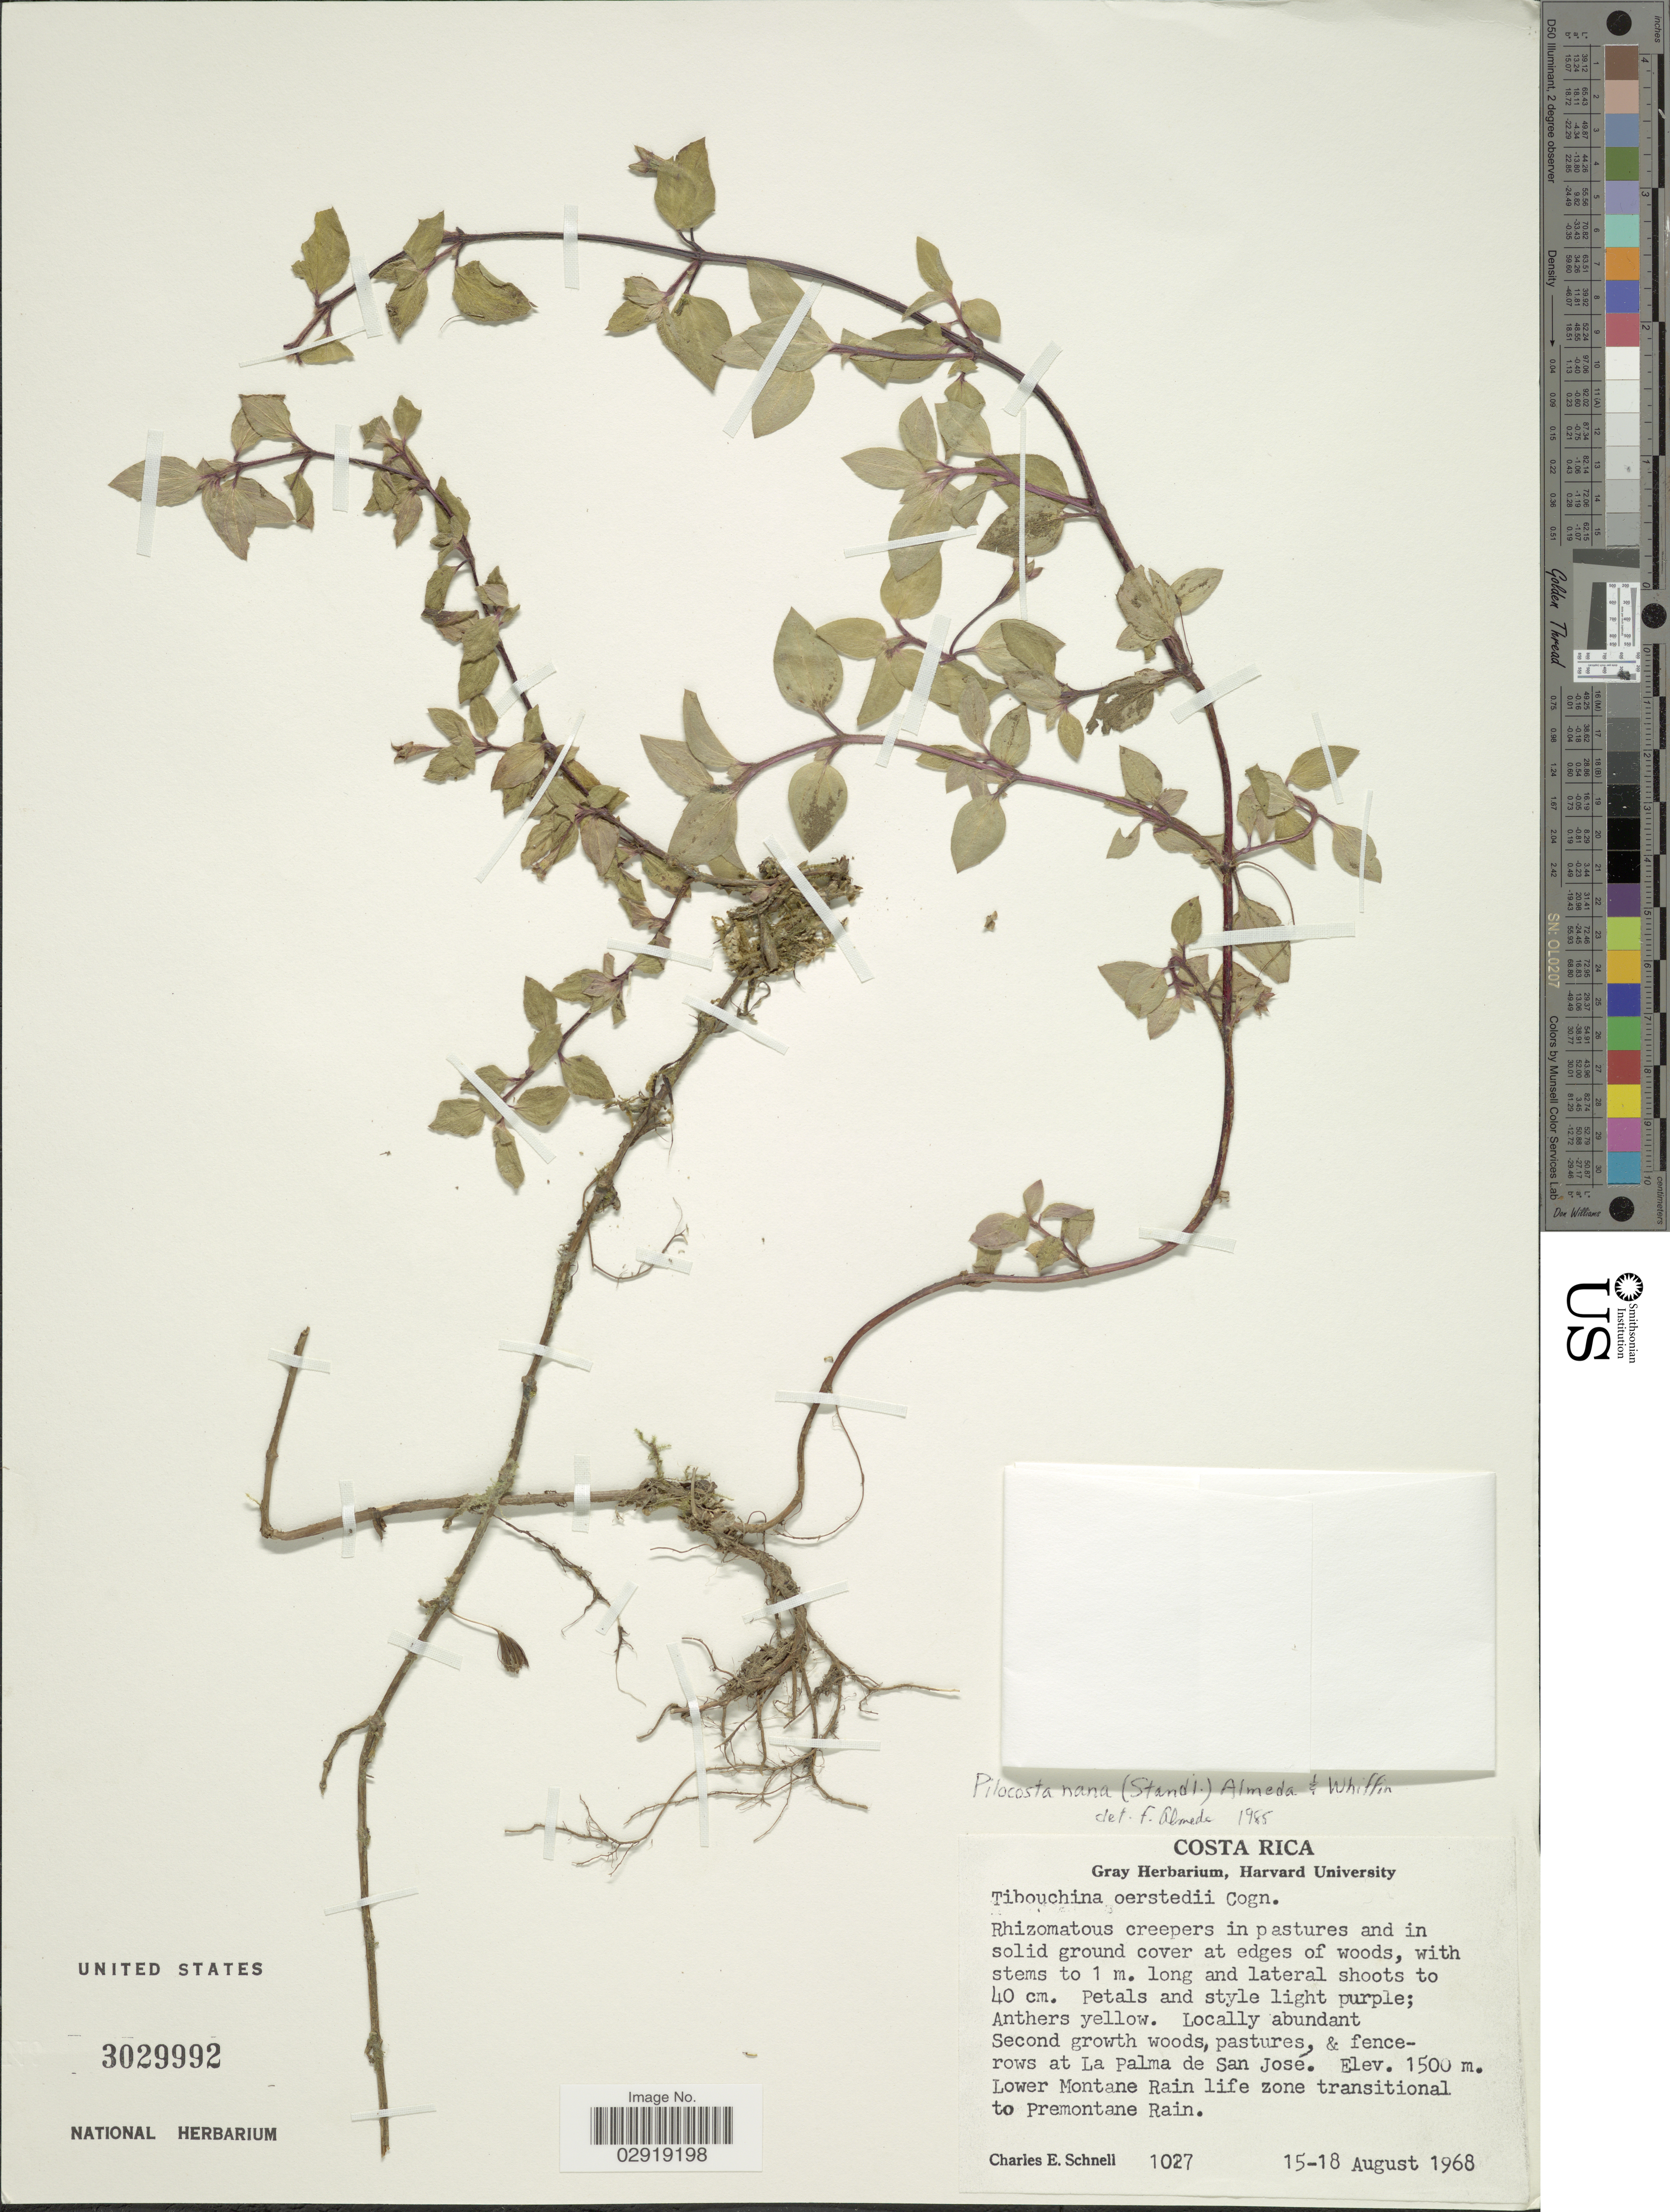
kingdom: Plantae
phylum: Tracheophyta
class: Magnoliopsida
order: Myrtales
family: Melastomataceae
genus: Pilocosta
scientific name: Pilocosta nana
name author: (Standl.) Almeda &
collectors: C. Schnell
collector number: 1027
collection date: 1968-08-15/1968-08-18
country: Costa Rica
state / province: San José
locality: Second growth woods, pastures, & fencerows at La Palma de San José. Lower Montane Rain life zone transitional to Premontane Rain.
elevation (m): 1500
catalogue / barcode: US 3029992